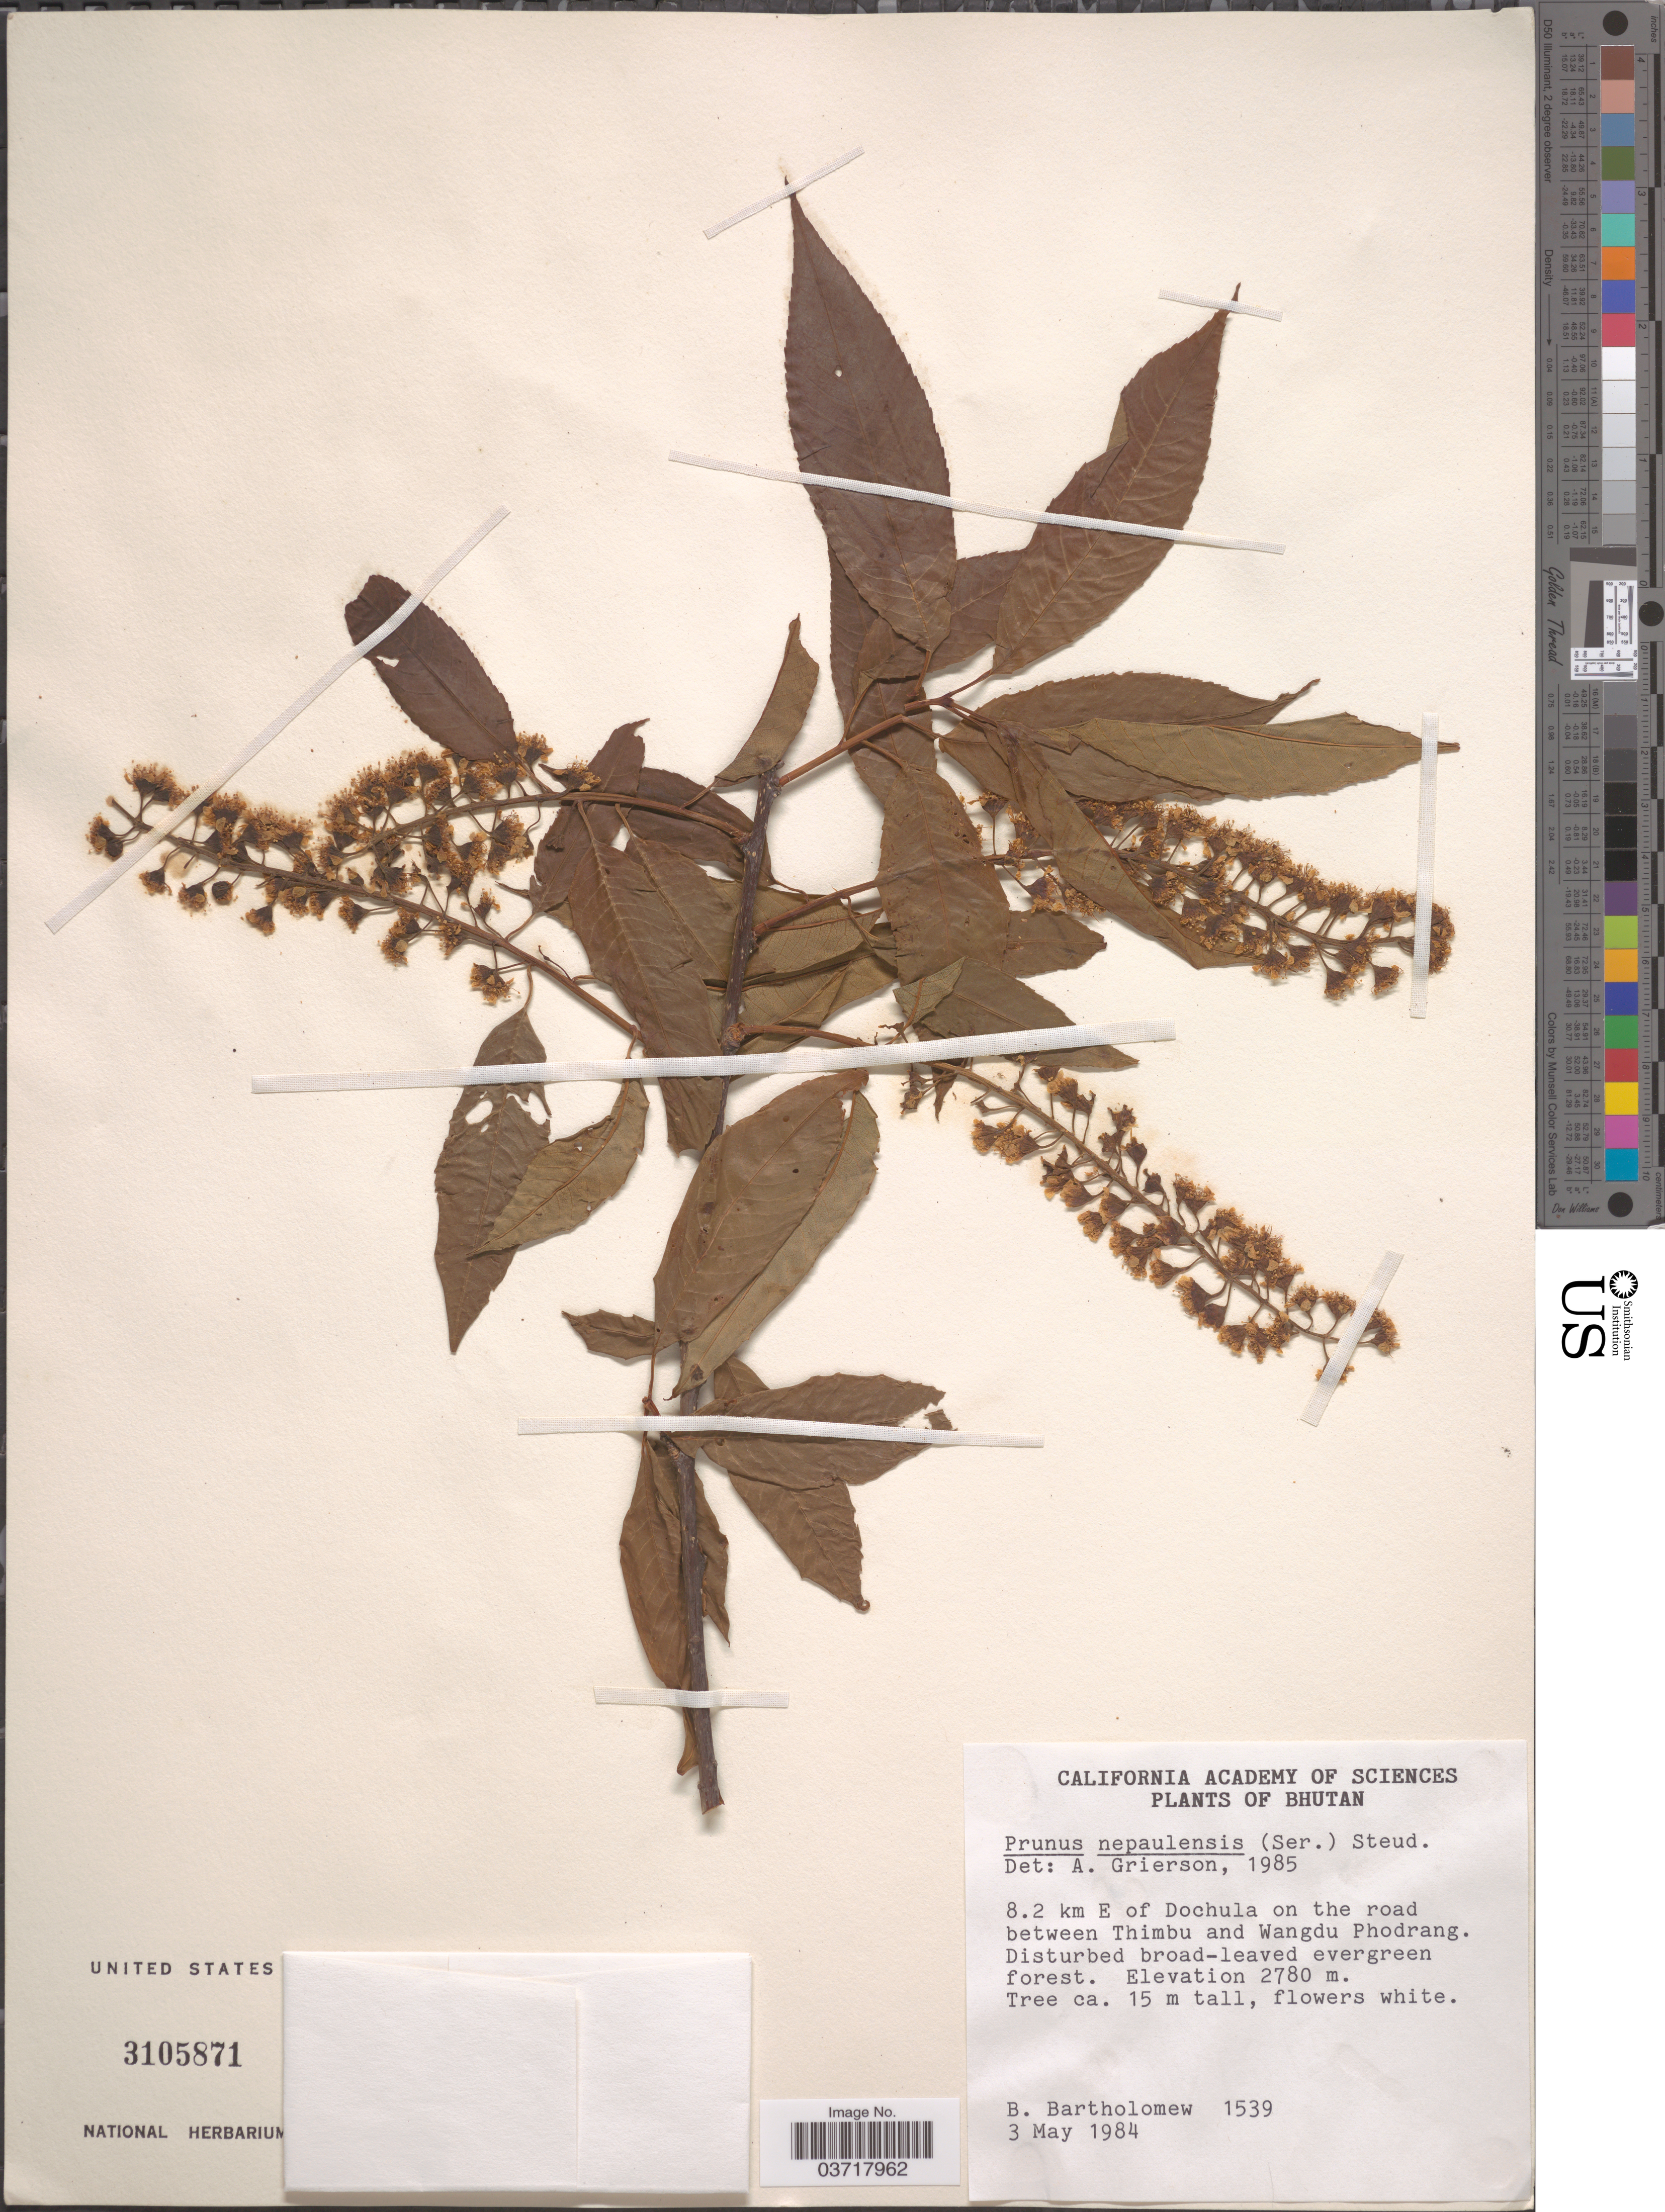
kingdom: Plantae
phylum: Tracheophyta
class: Magnoliopsida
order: Rosales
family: Rosaceae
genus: Prunus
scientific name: Prunus nepalensis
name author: K. Koch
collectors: B. Bartholomew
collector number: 1539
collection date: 1984-05-03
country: Bhutan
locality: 8.2 km E of Dochula on the road between Thimbu and Wangdu Phodrang.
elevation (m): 2780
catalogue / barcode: US 3105871